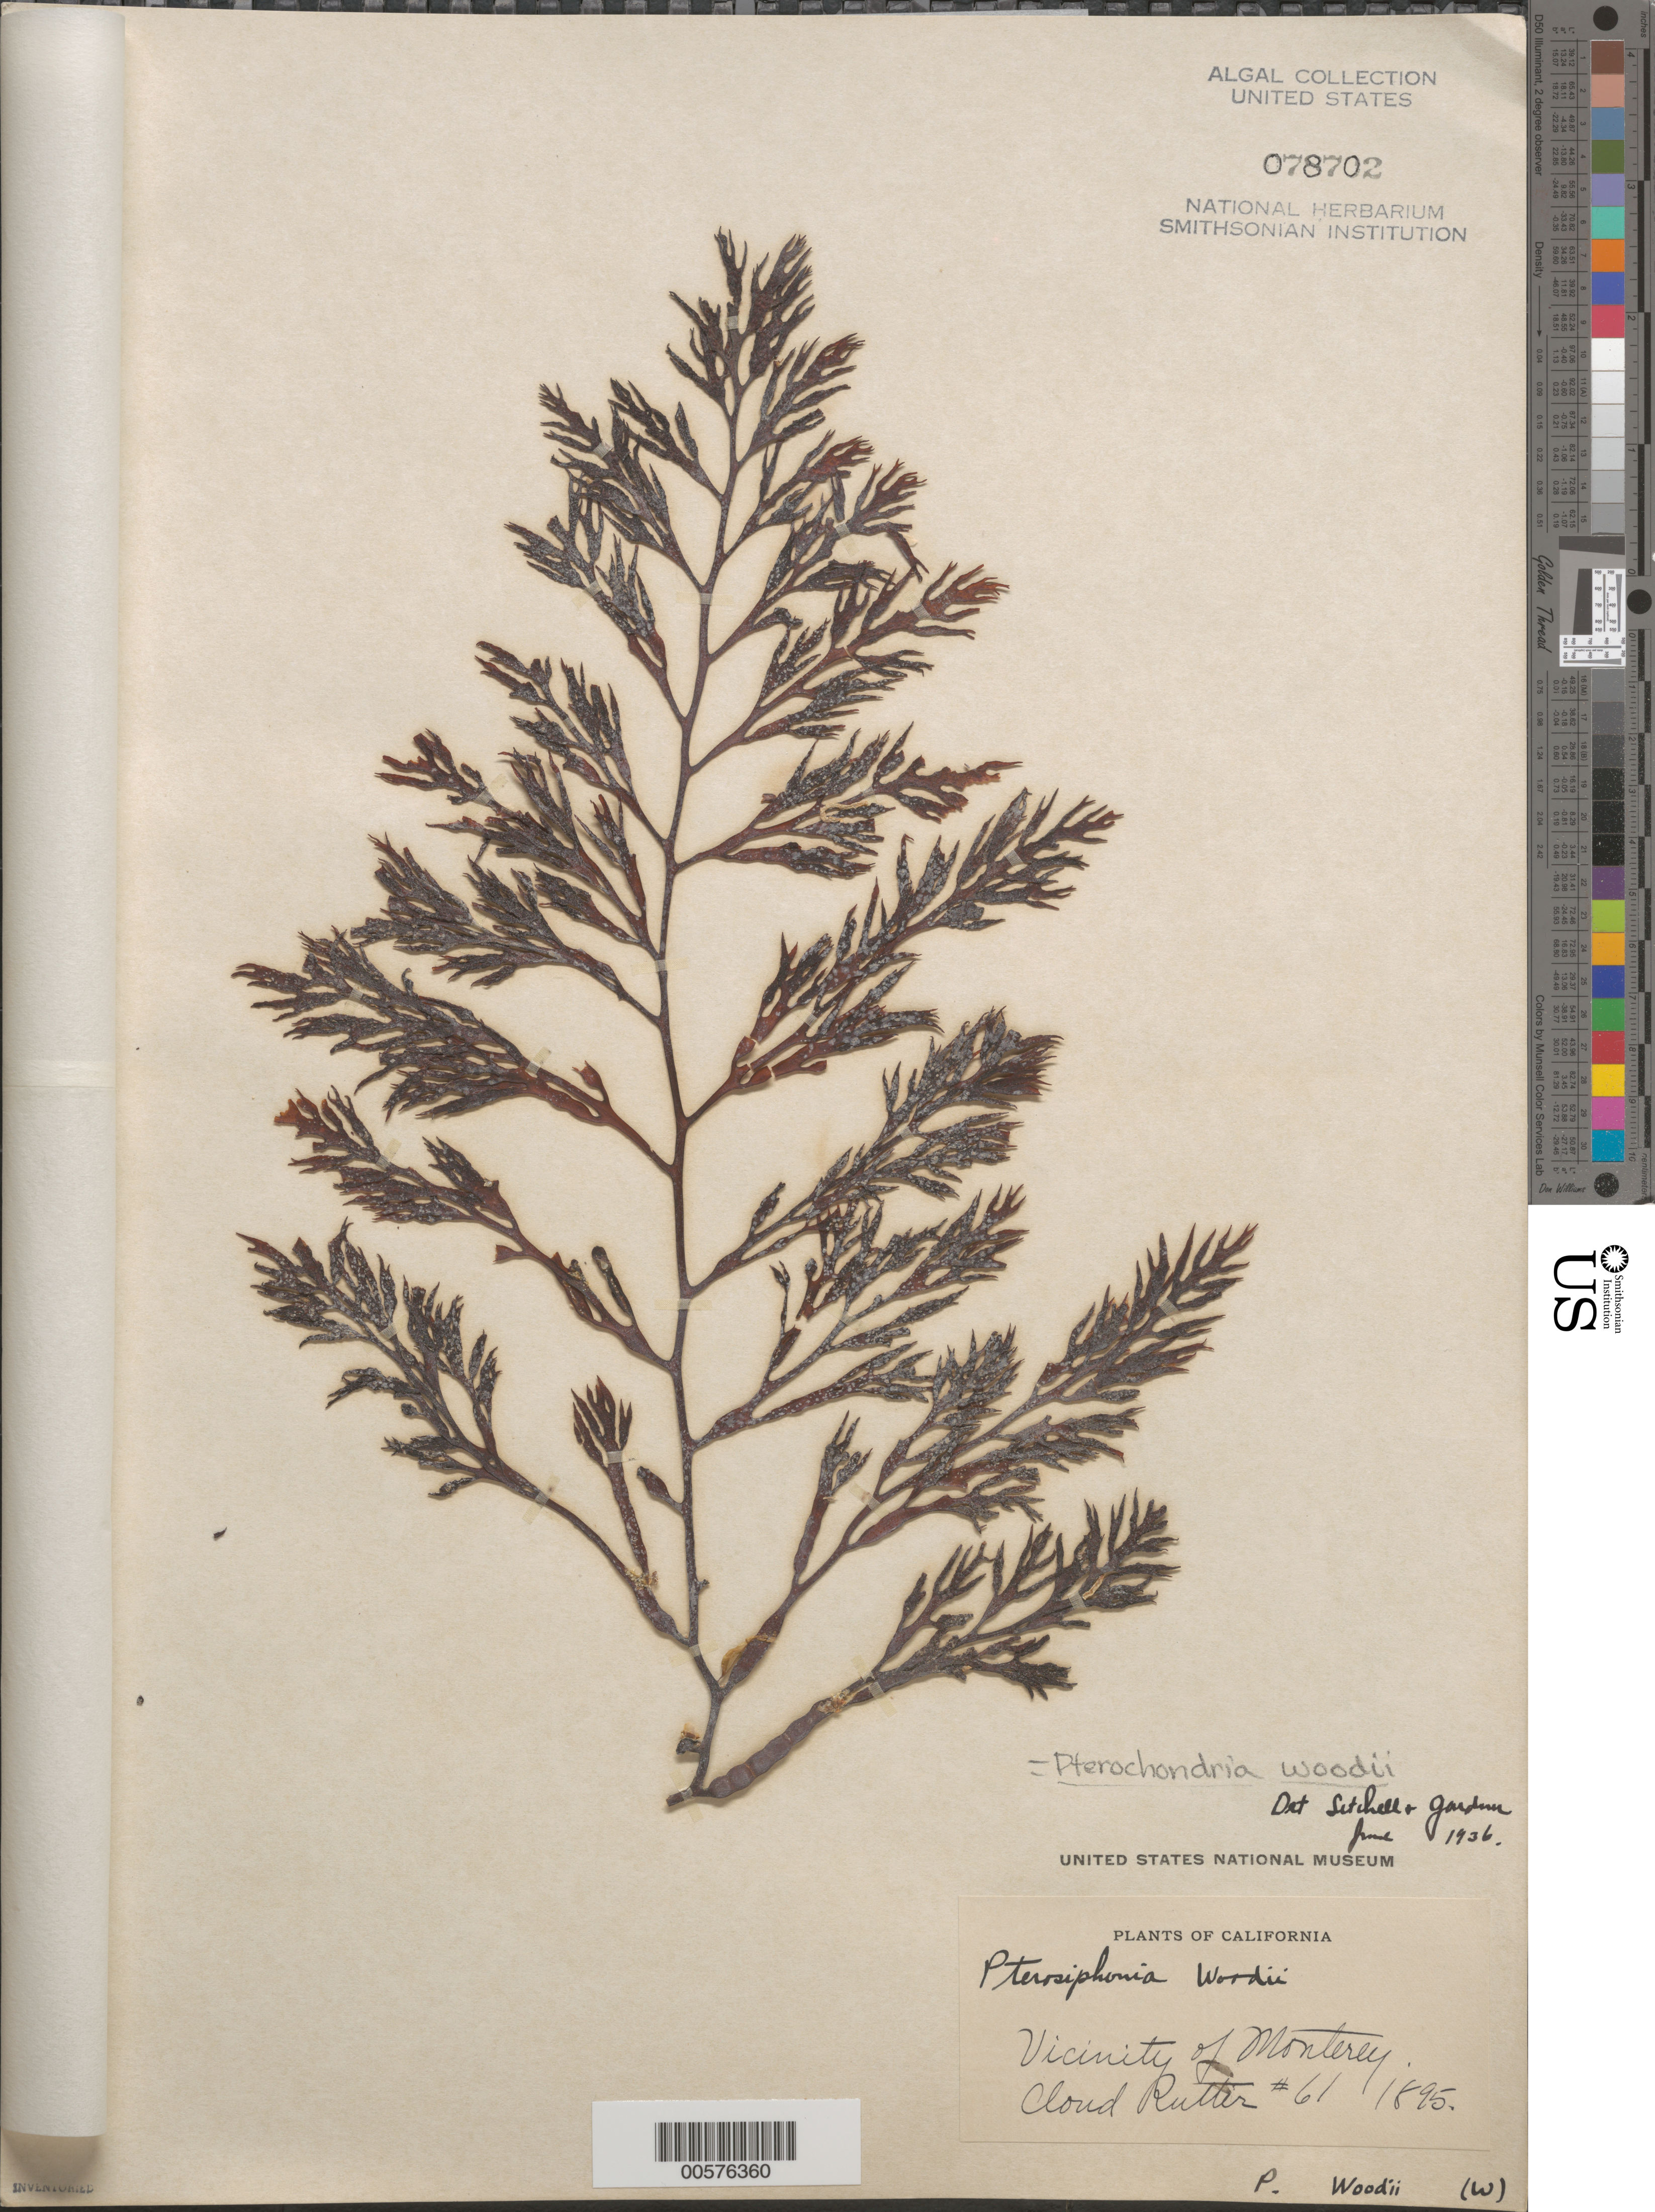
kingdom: Plantae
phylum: Rhodophyta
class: Florideophyceae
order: Ceramiales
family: Rhodomelaceae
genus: Pterochondria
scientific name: Pterochondria woodii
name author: (Harv.) Hollenb.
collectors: C. Rutter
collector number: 61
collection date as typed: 1895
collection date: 1895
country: United States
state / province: California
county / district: Monterey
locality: Monterey area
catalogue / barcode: US 78702